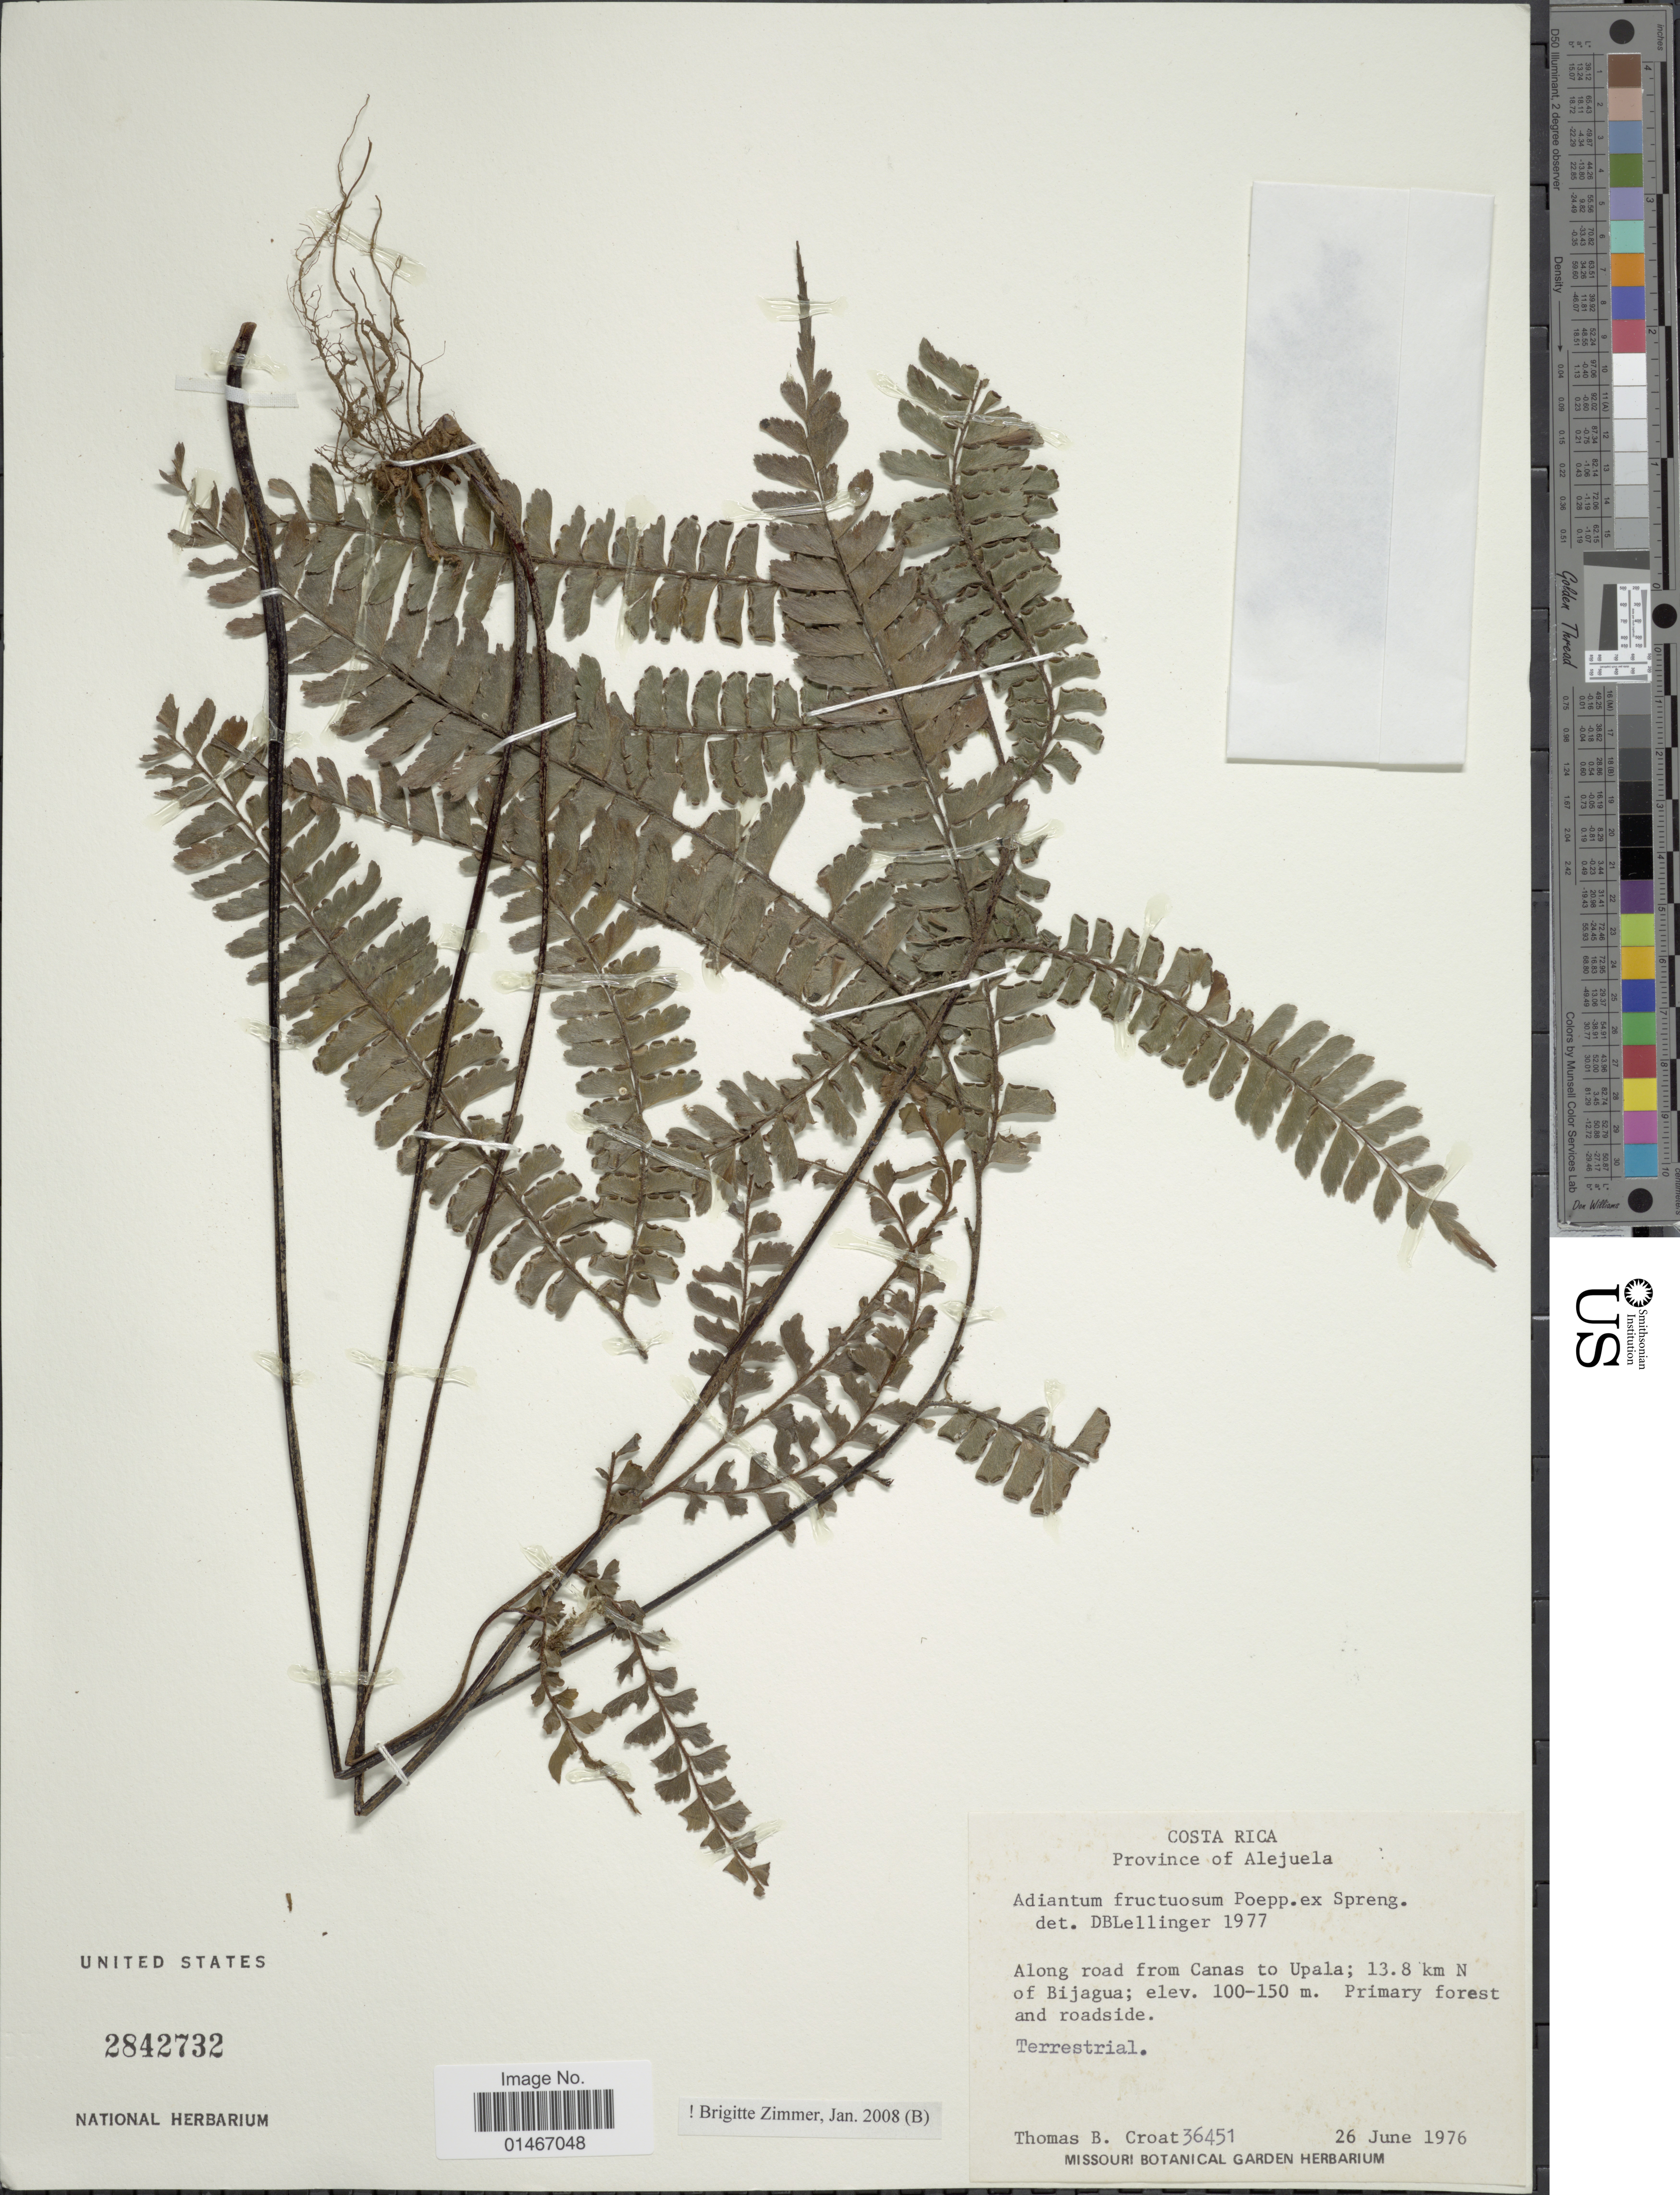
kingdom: Plantae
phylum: Tracheophyta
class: Polypodiopsida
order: Polypodiales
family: Pteridaceae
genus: Adiantum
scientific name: Adiantum fructuosum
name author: Poepp. ex Spreng.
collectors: T. B. Croat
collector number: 36451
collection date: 1976-06-26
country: Costa Rica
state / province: Alajuela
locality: Province of Alejuela. Along road from Canas to Upala; 13.8 km N of Bijagua.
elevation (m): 100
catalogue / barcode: US 2842732